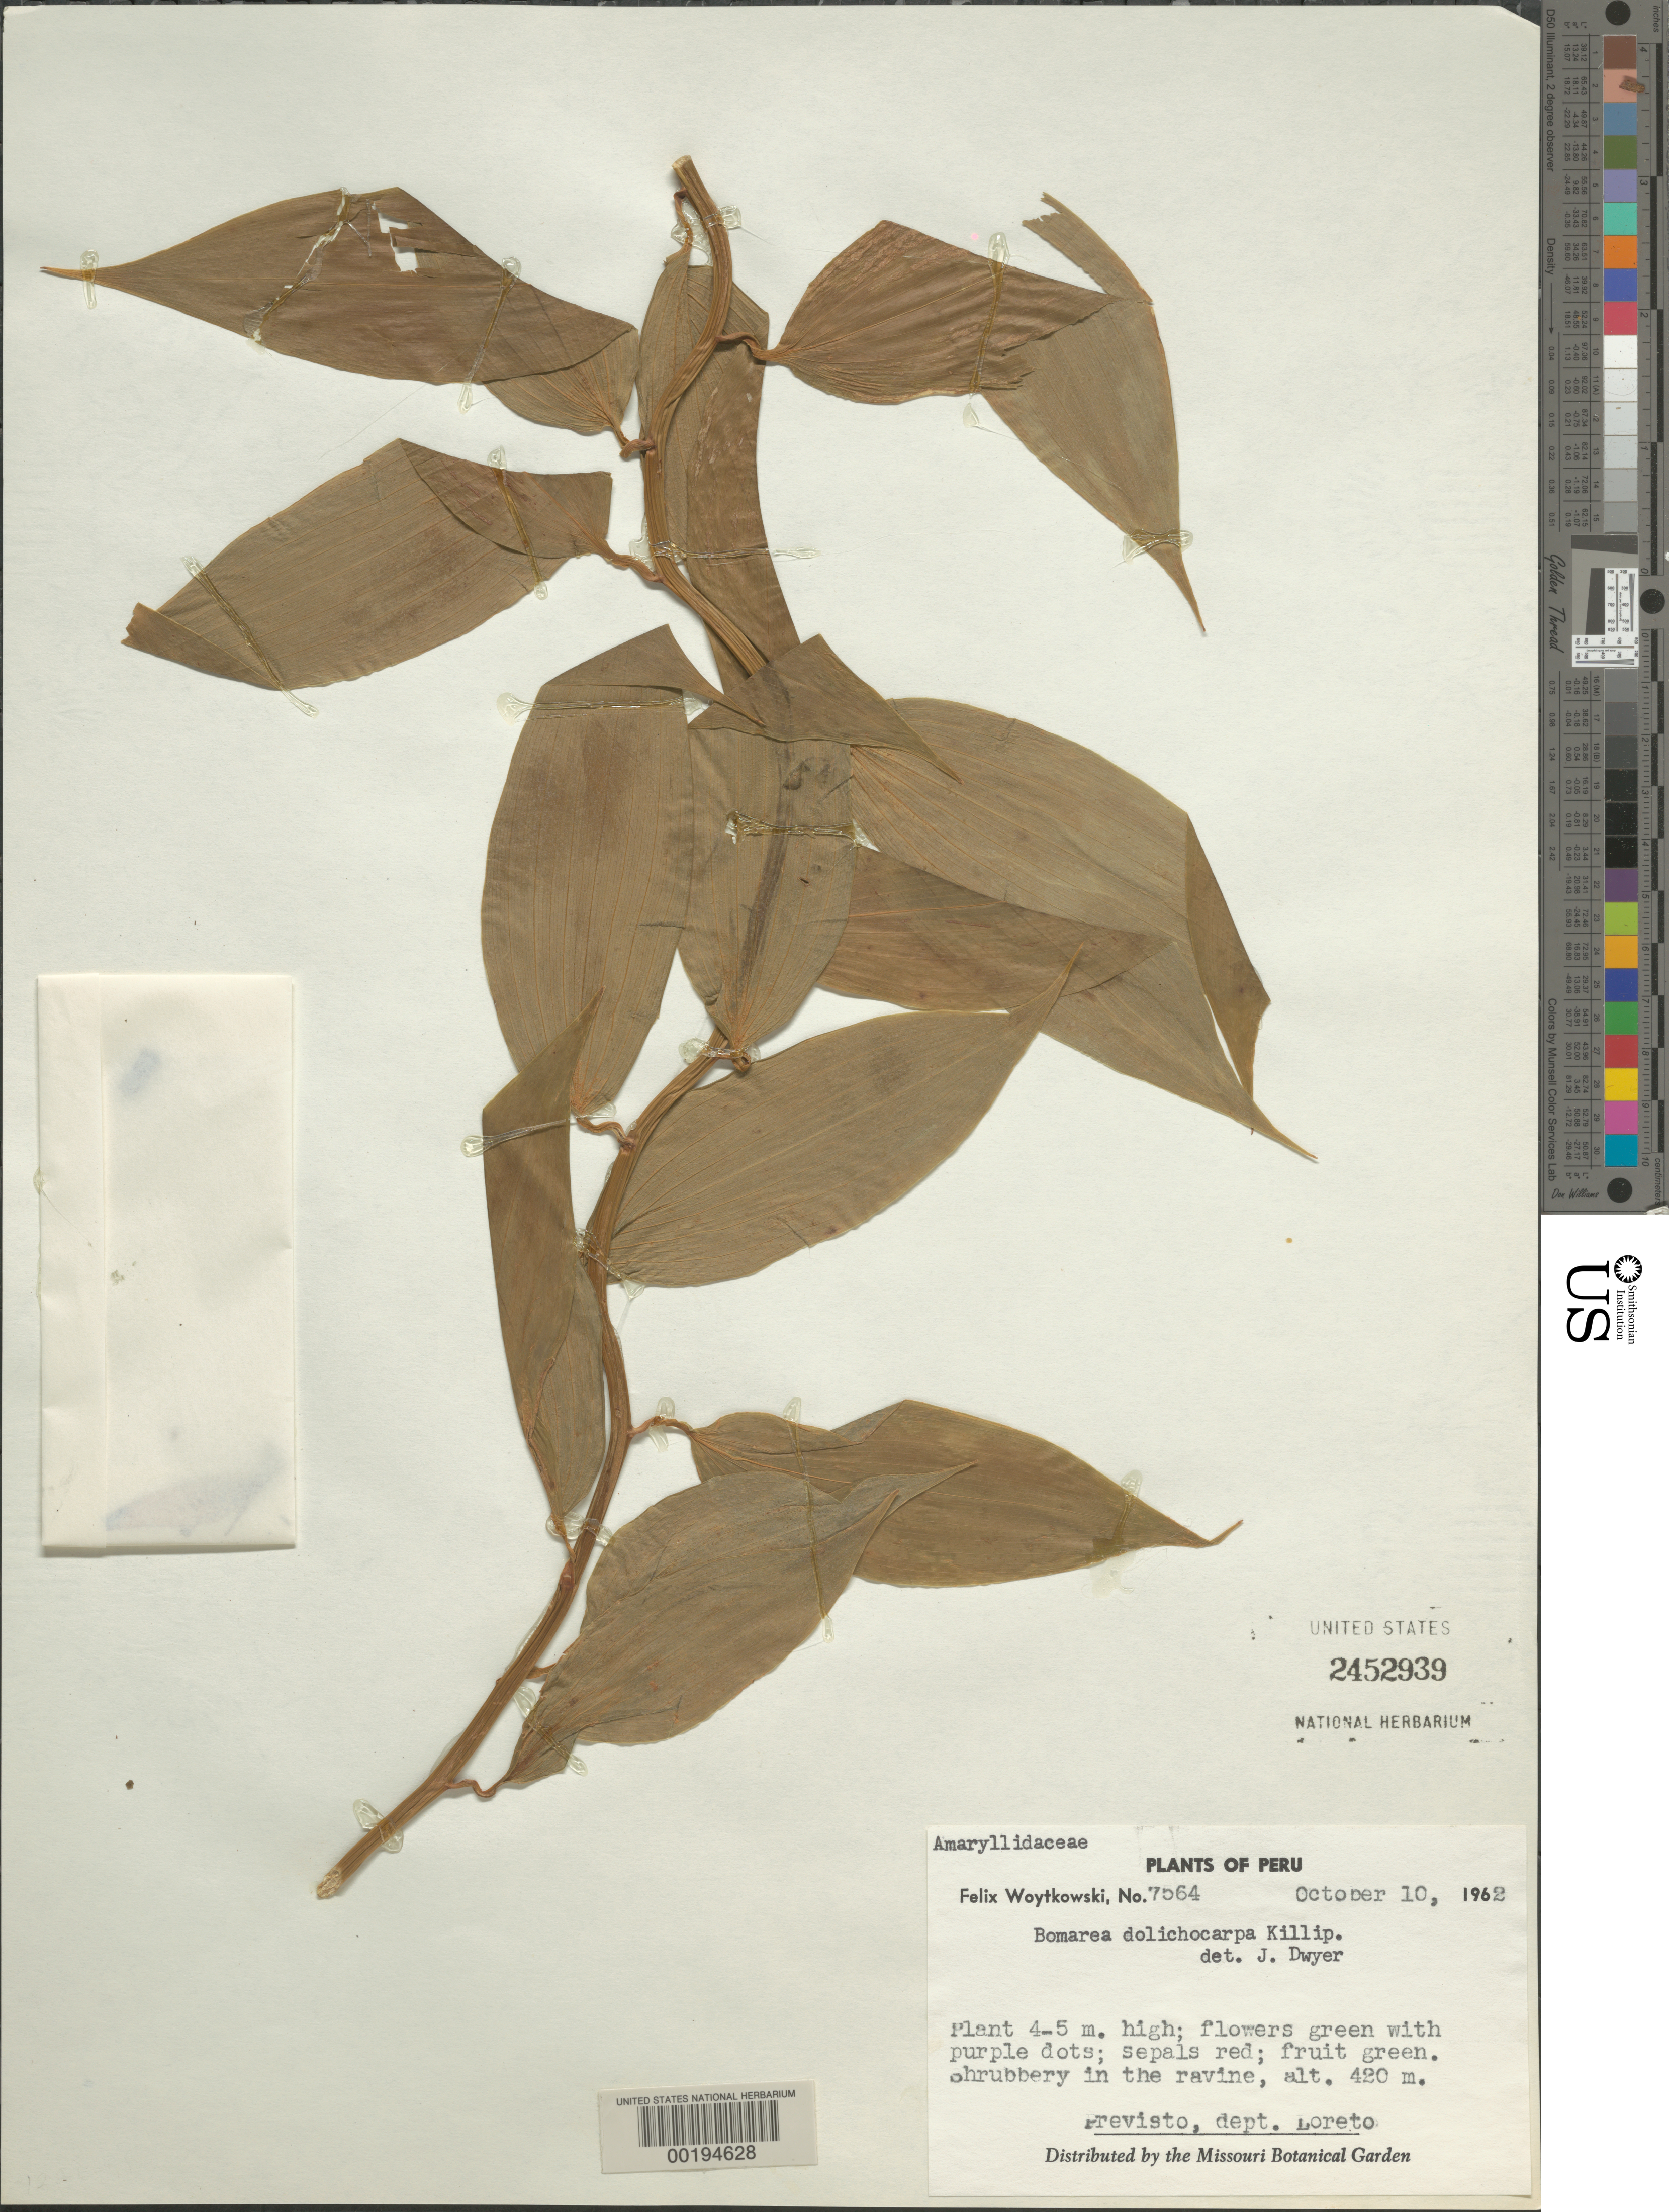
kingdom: Plantae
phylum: Tracheophyta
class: Liliopsida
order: Liliales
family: Alstroemeriaceae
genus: Bomarea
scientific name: Bomarea dolichocarpa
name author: Killip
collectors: F. Woytkowski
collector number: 7564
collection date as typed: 10 Oct 1962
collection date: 1962-10-10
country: Peru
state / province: Loreto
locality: Previsto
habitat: Ravine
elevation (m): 420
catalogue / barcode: US 2452939